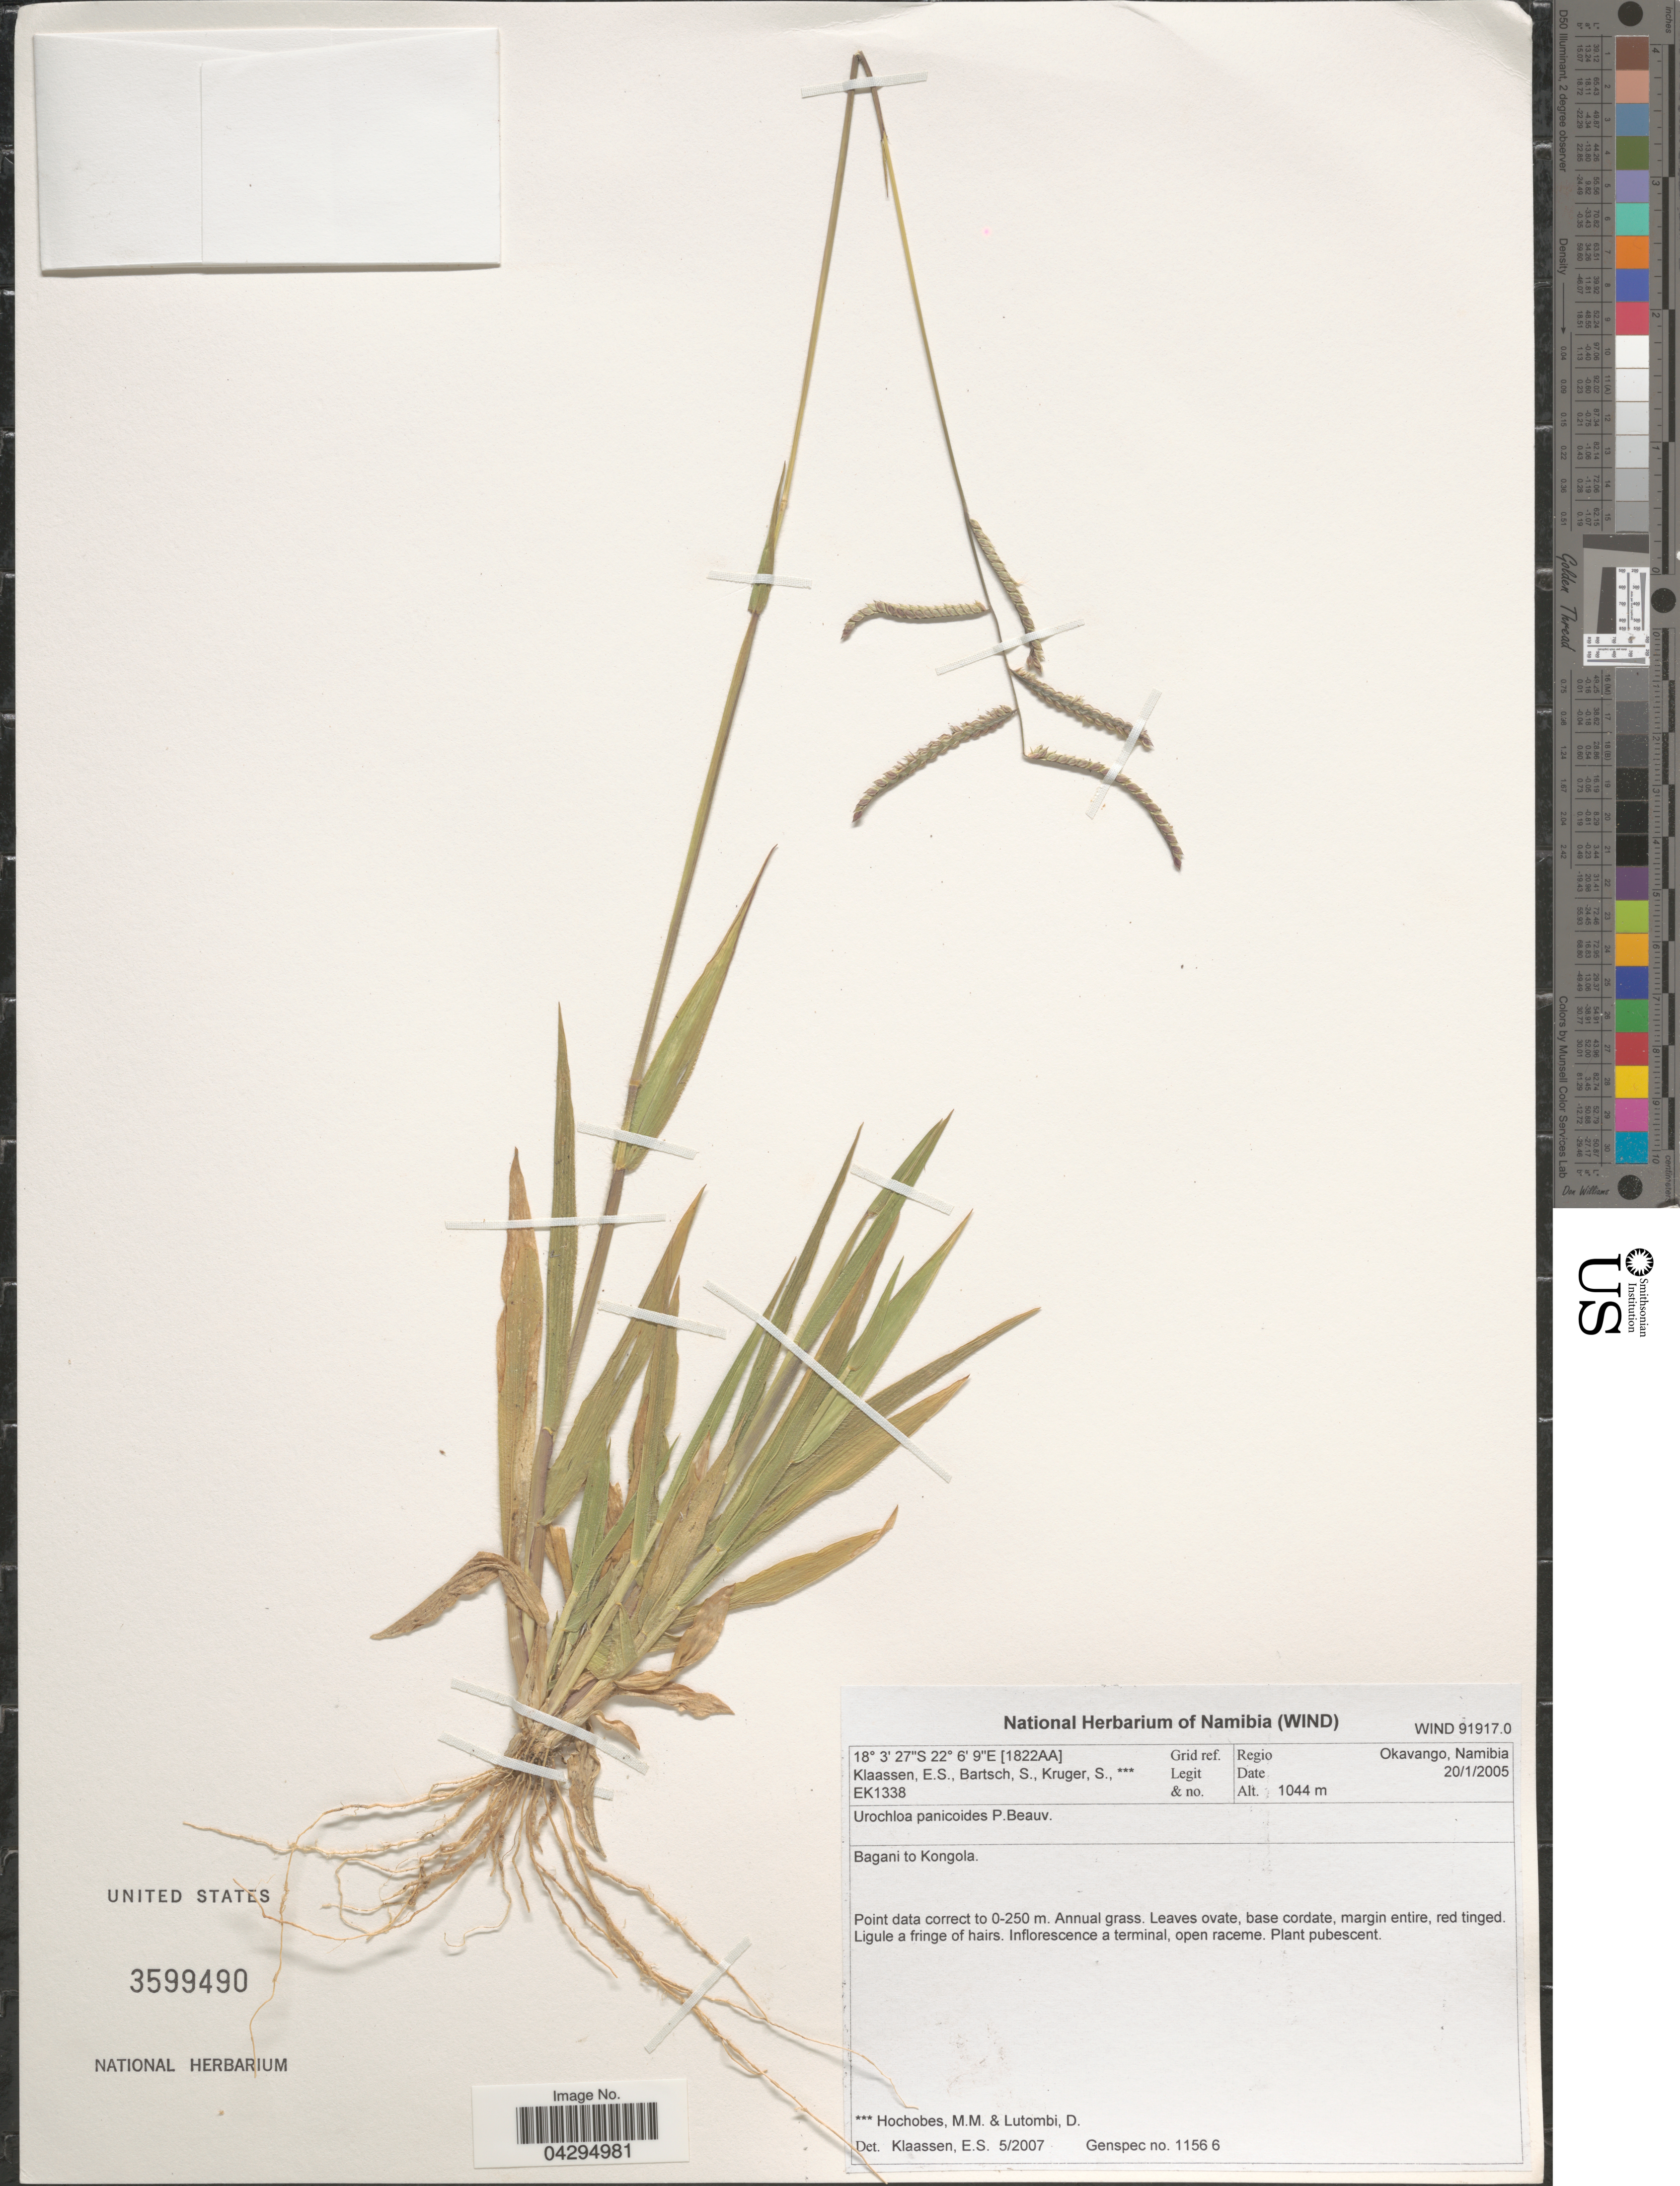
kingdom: Plantae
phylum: Tracheophyta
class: Liliopsida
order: Poales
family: Poaceae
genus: Urochloa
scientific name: Urochloa panicoides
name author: P. Beauv.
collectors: E. S. Klaassen, S. Bartsch, S. Kruger, M. Hochobes & D. Lutombi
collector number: EK1338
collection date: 2005-01-20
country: Namibia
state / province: Kavango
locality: Grid ref. [1822AA]. Regio Okavango. Bagani to Kongola.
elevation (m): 1044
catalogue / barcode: US 3599490